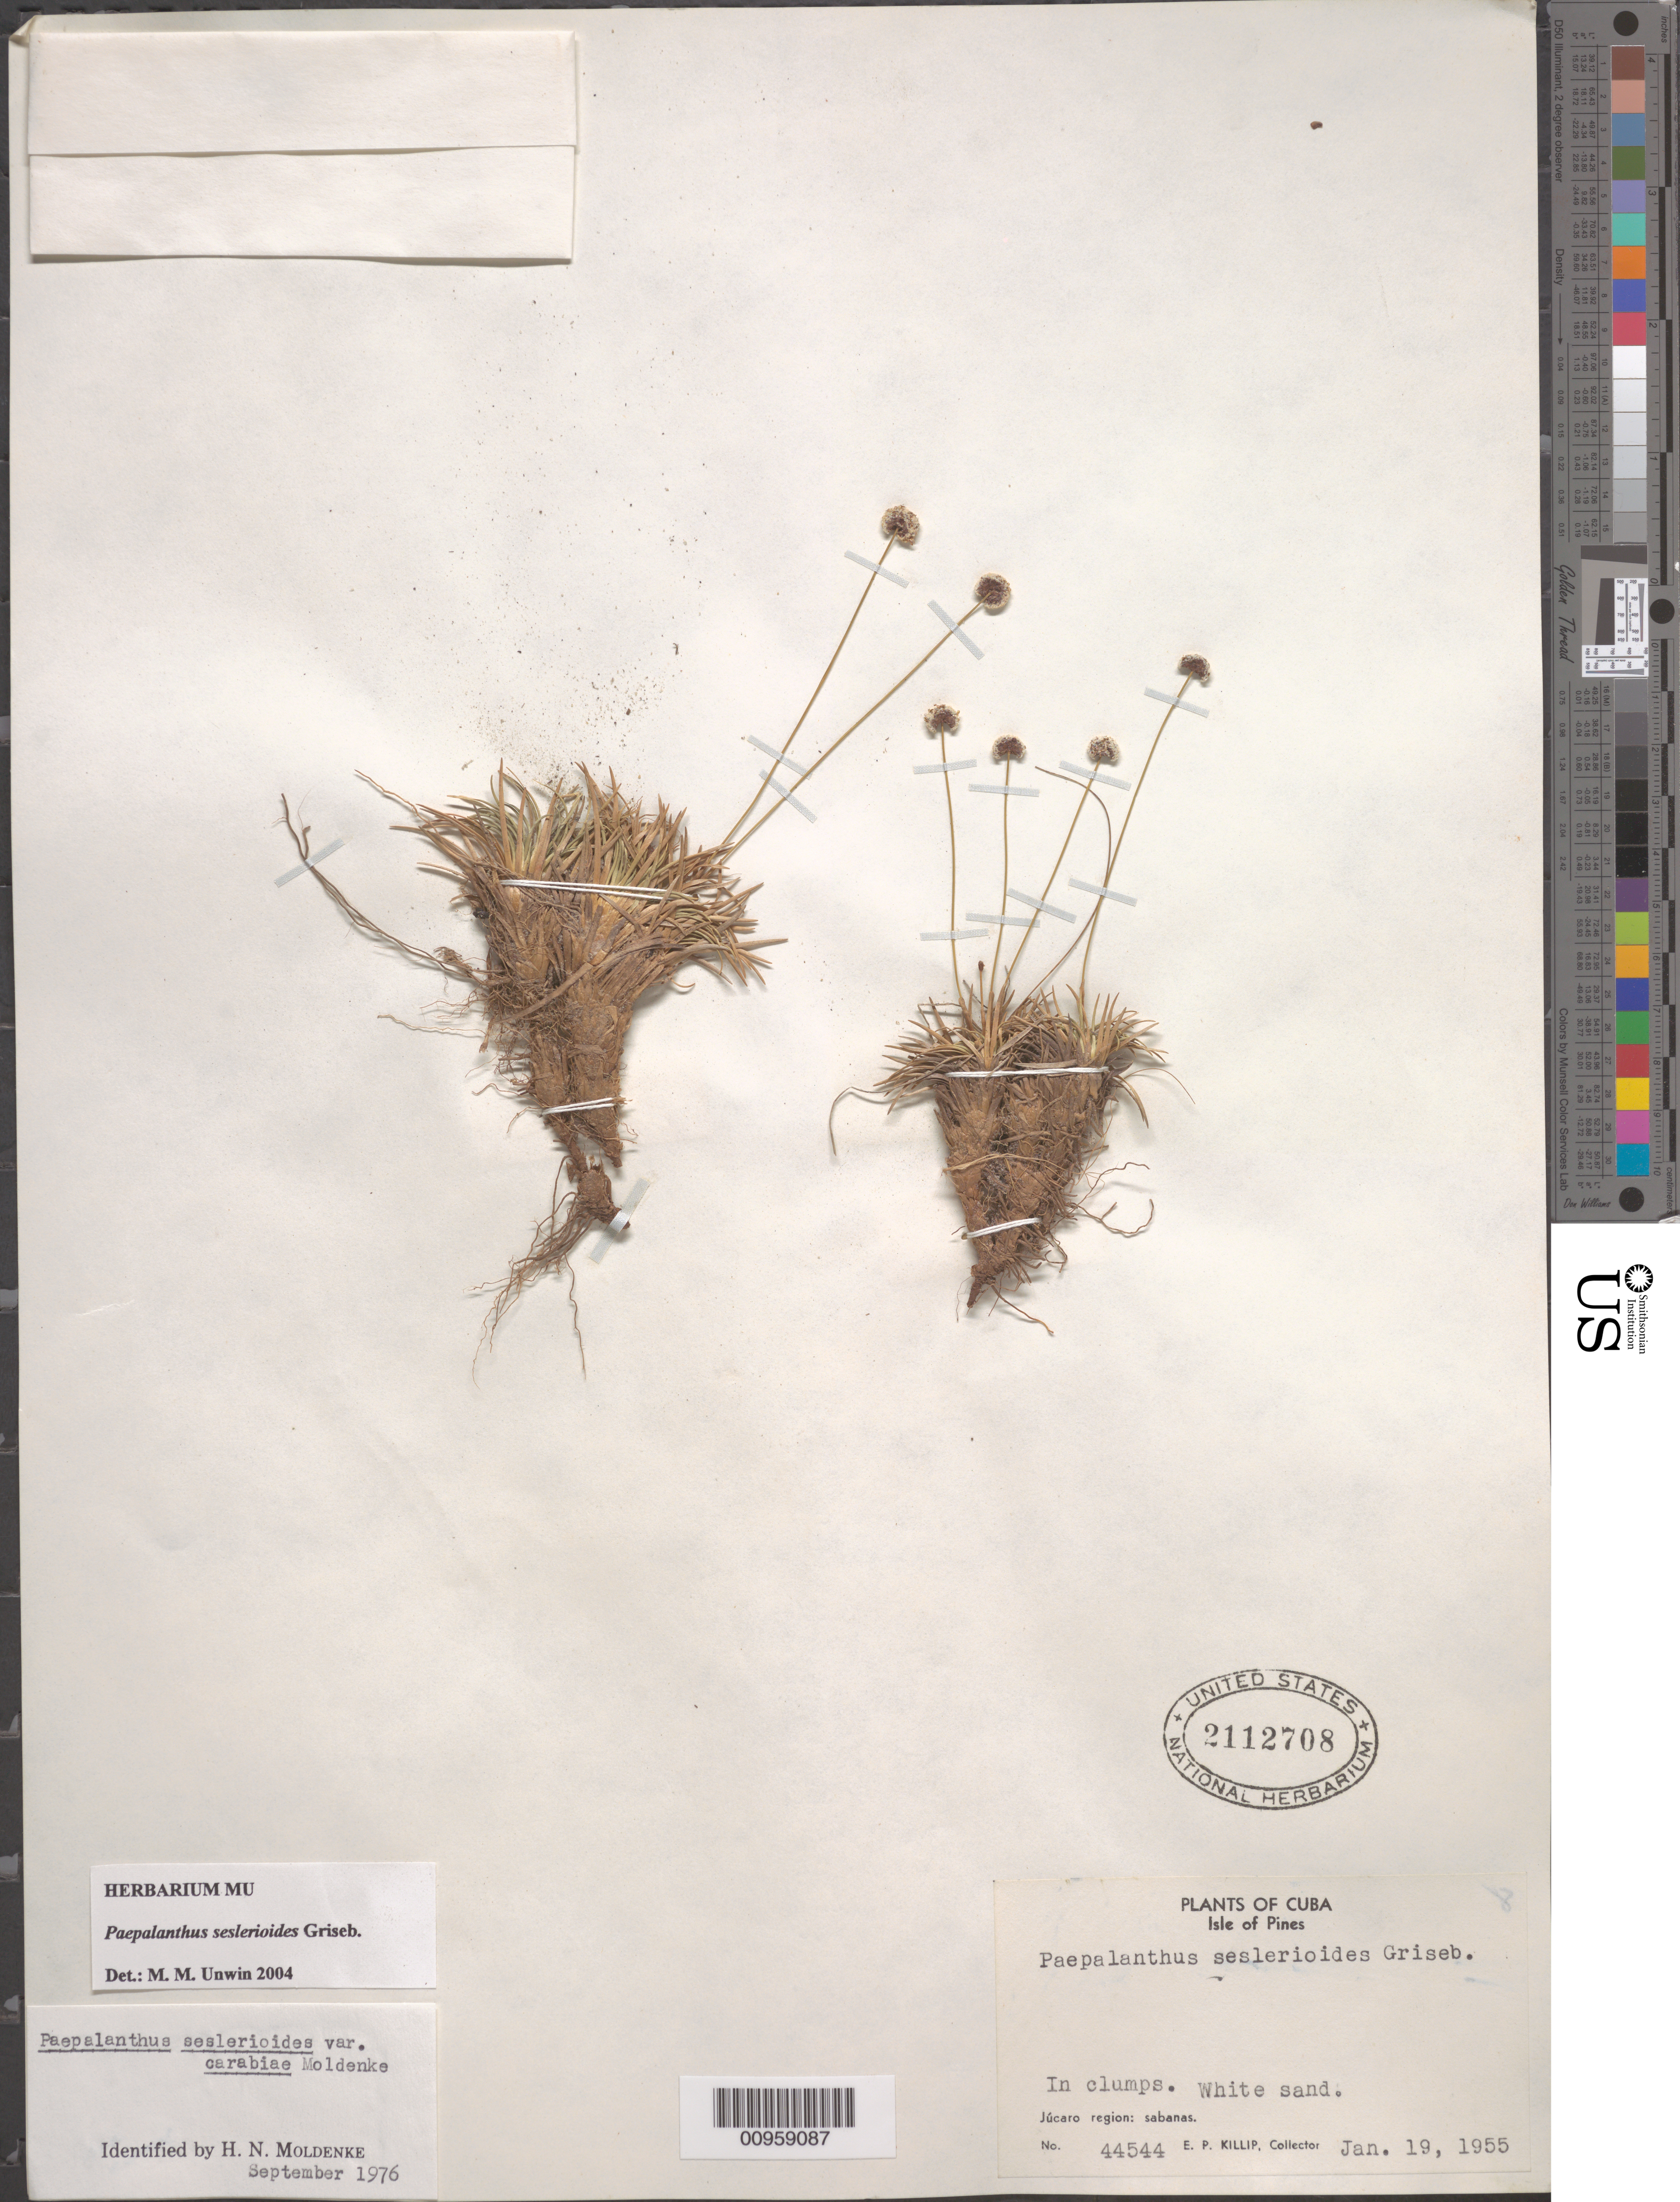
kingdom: Plantae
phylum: Tracheophyta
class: Liliopsida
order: Poales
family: Eriocaulaceae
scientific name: Giuliettia seslerioides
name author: (Griseb.) Andrino & Sano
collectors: E. P. Killip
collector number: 44544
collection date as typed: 19 Jan 1955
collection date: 1955-01-19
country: Cuba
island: Isla de la Juventud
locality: Júcaro Region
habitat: White-sand sabanas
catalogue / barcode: US 2112708